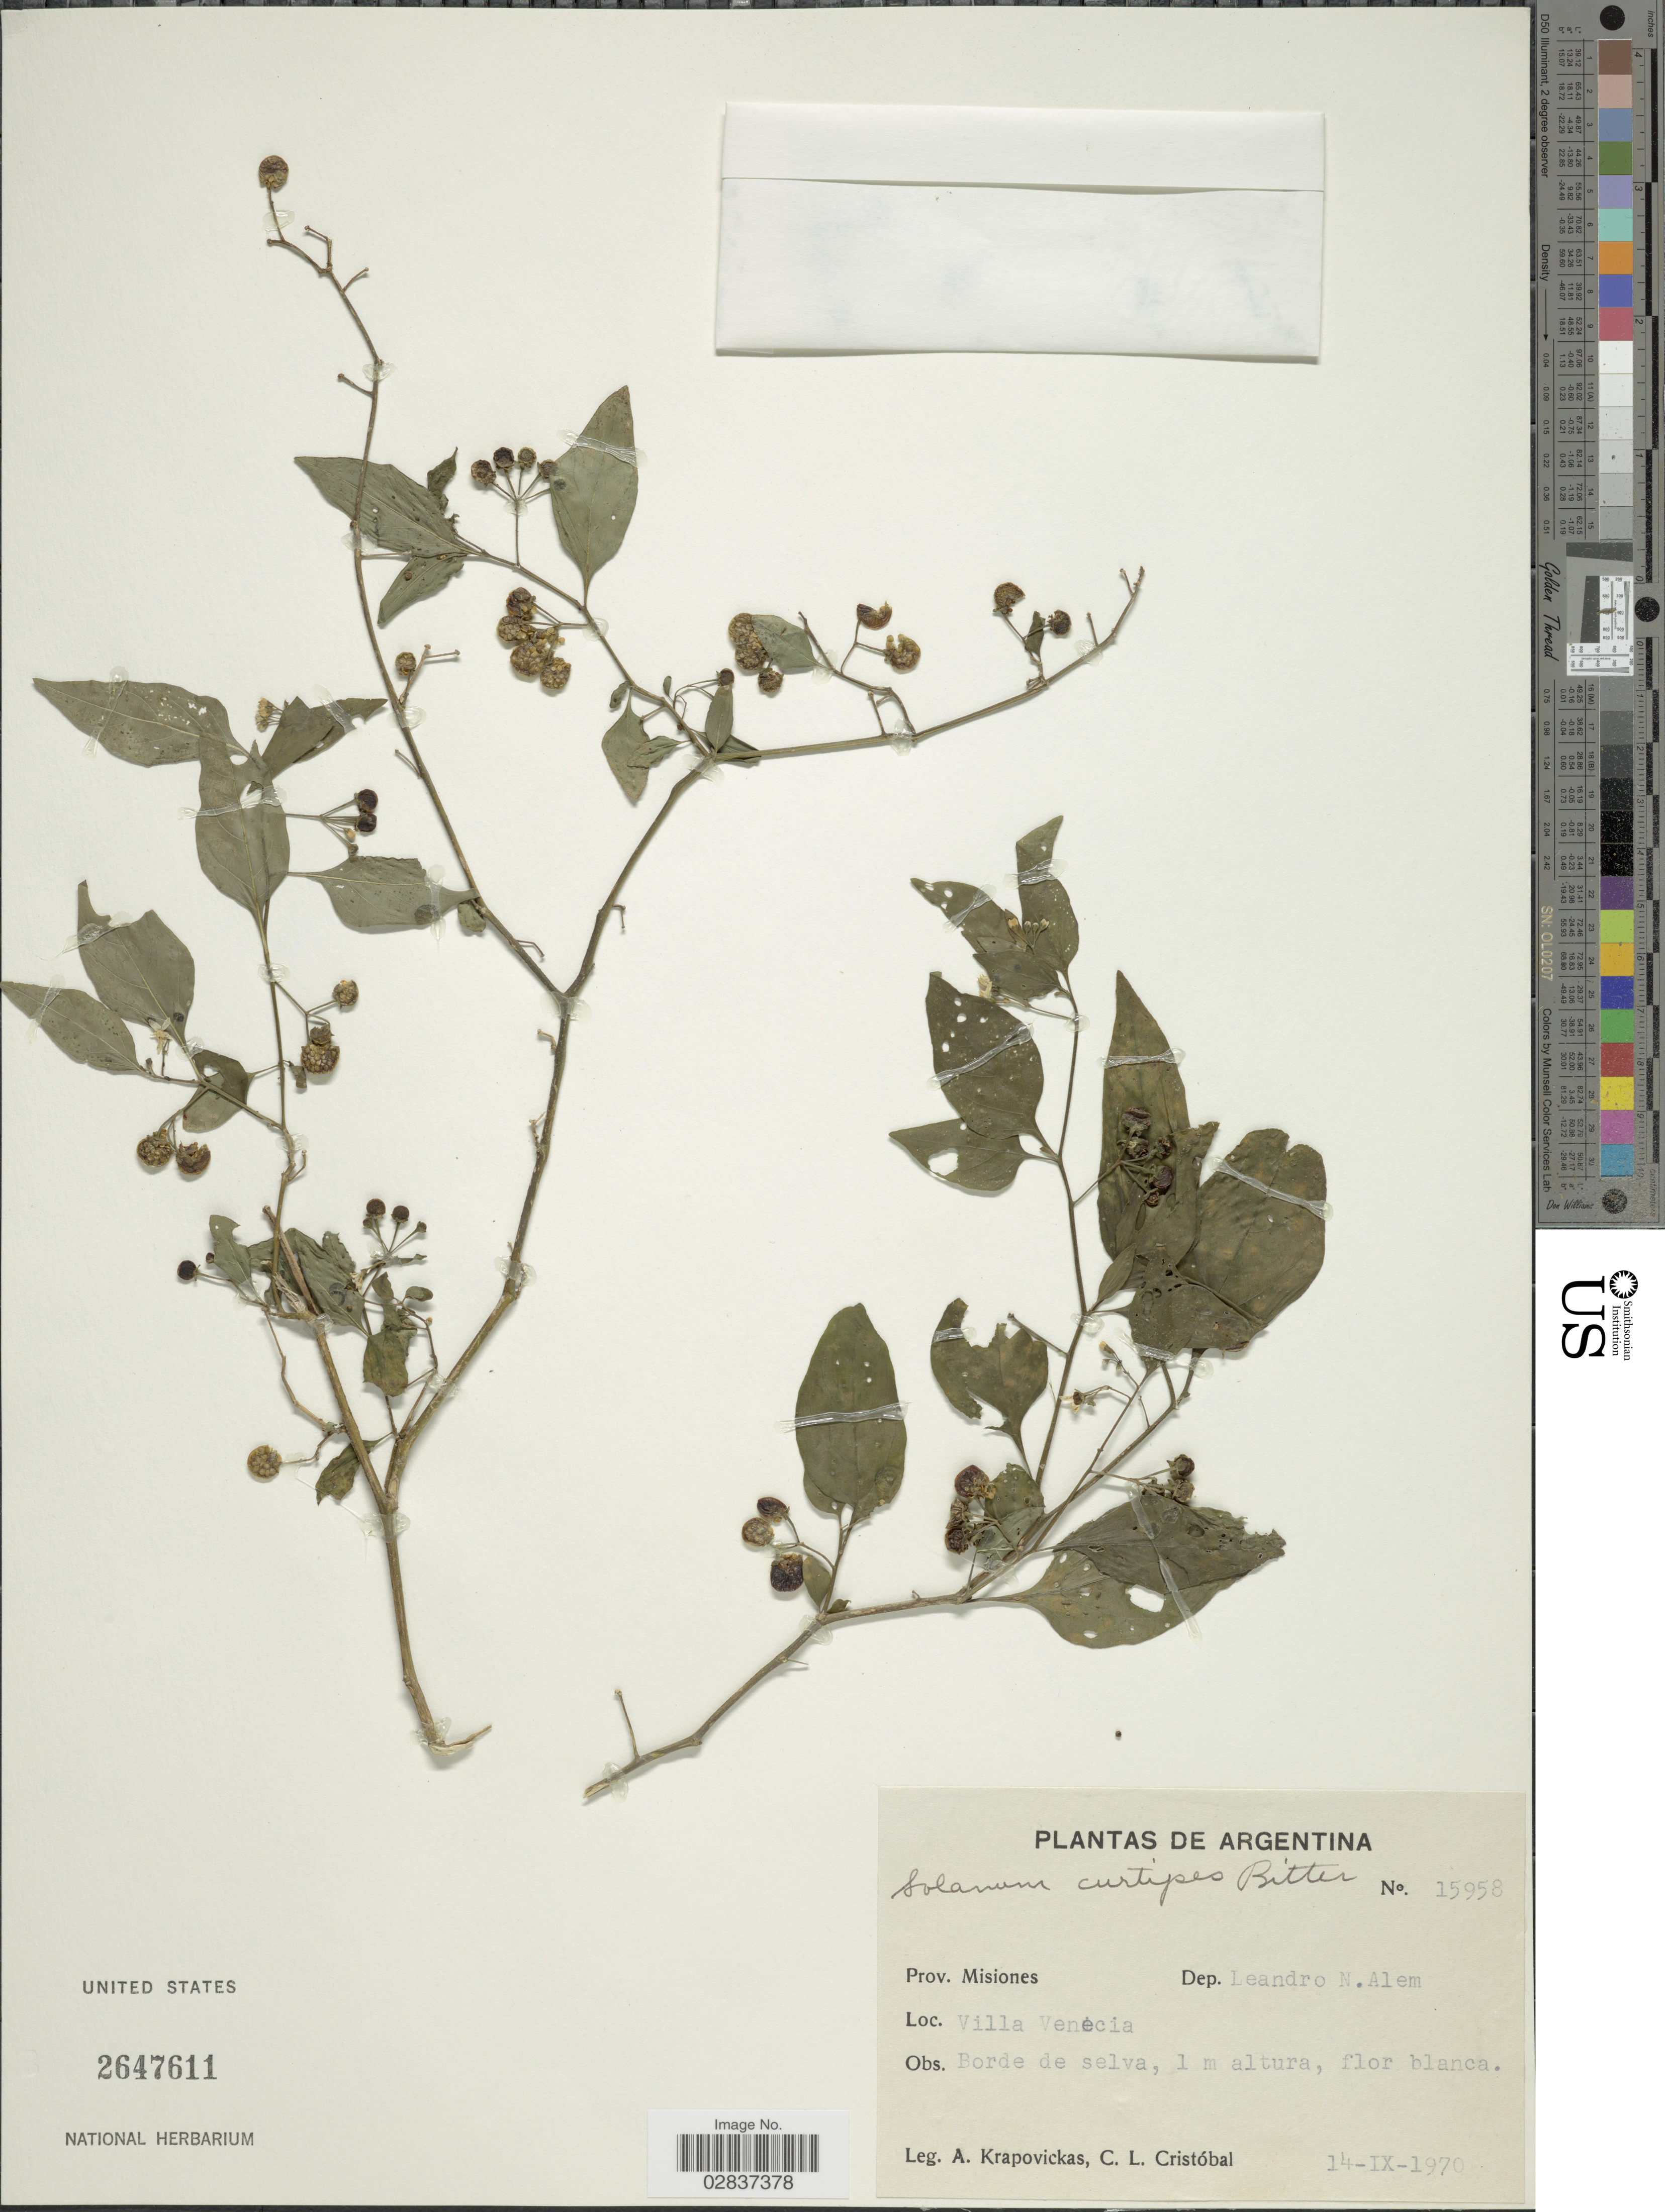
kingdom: Plantae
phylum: Tracheophyta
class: Magnoliopsida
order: Solanales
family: Solanaceae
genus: Solanum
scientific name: Solanum curtipes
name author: Bitter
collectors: A. Krapovickas & C. L. Cristóbal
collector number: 15958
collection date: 1970-09-14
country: Argentina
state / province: Misiones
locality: Prov. Misiones, Dep. Leandor N. Alem, Villa Venécia.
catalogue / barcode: US 2647611